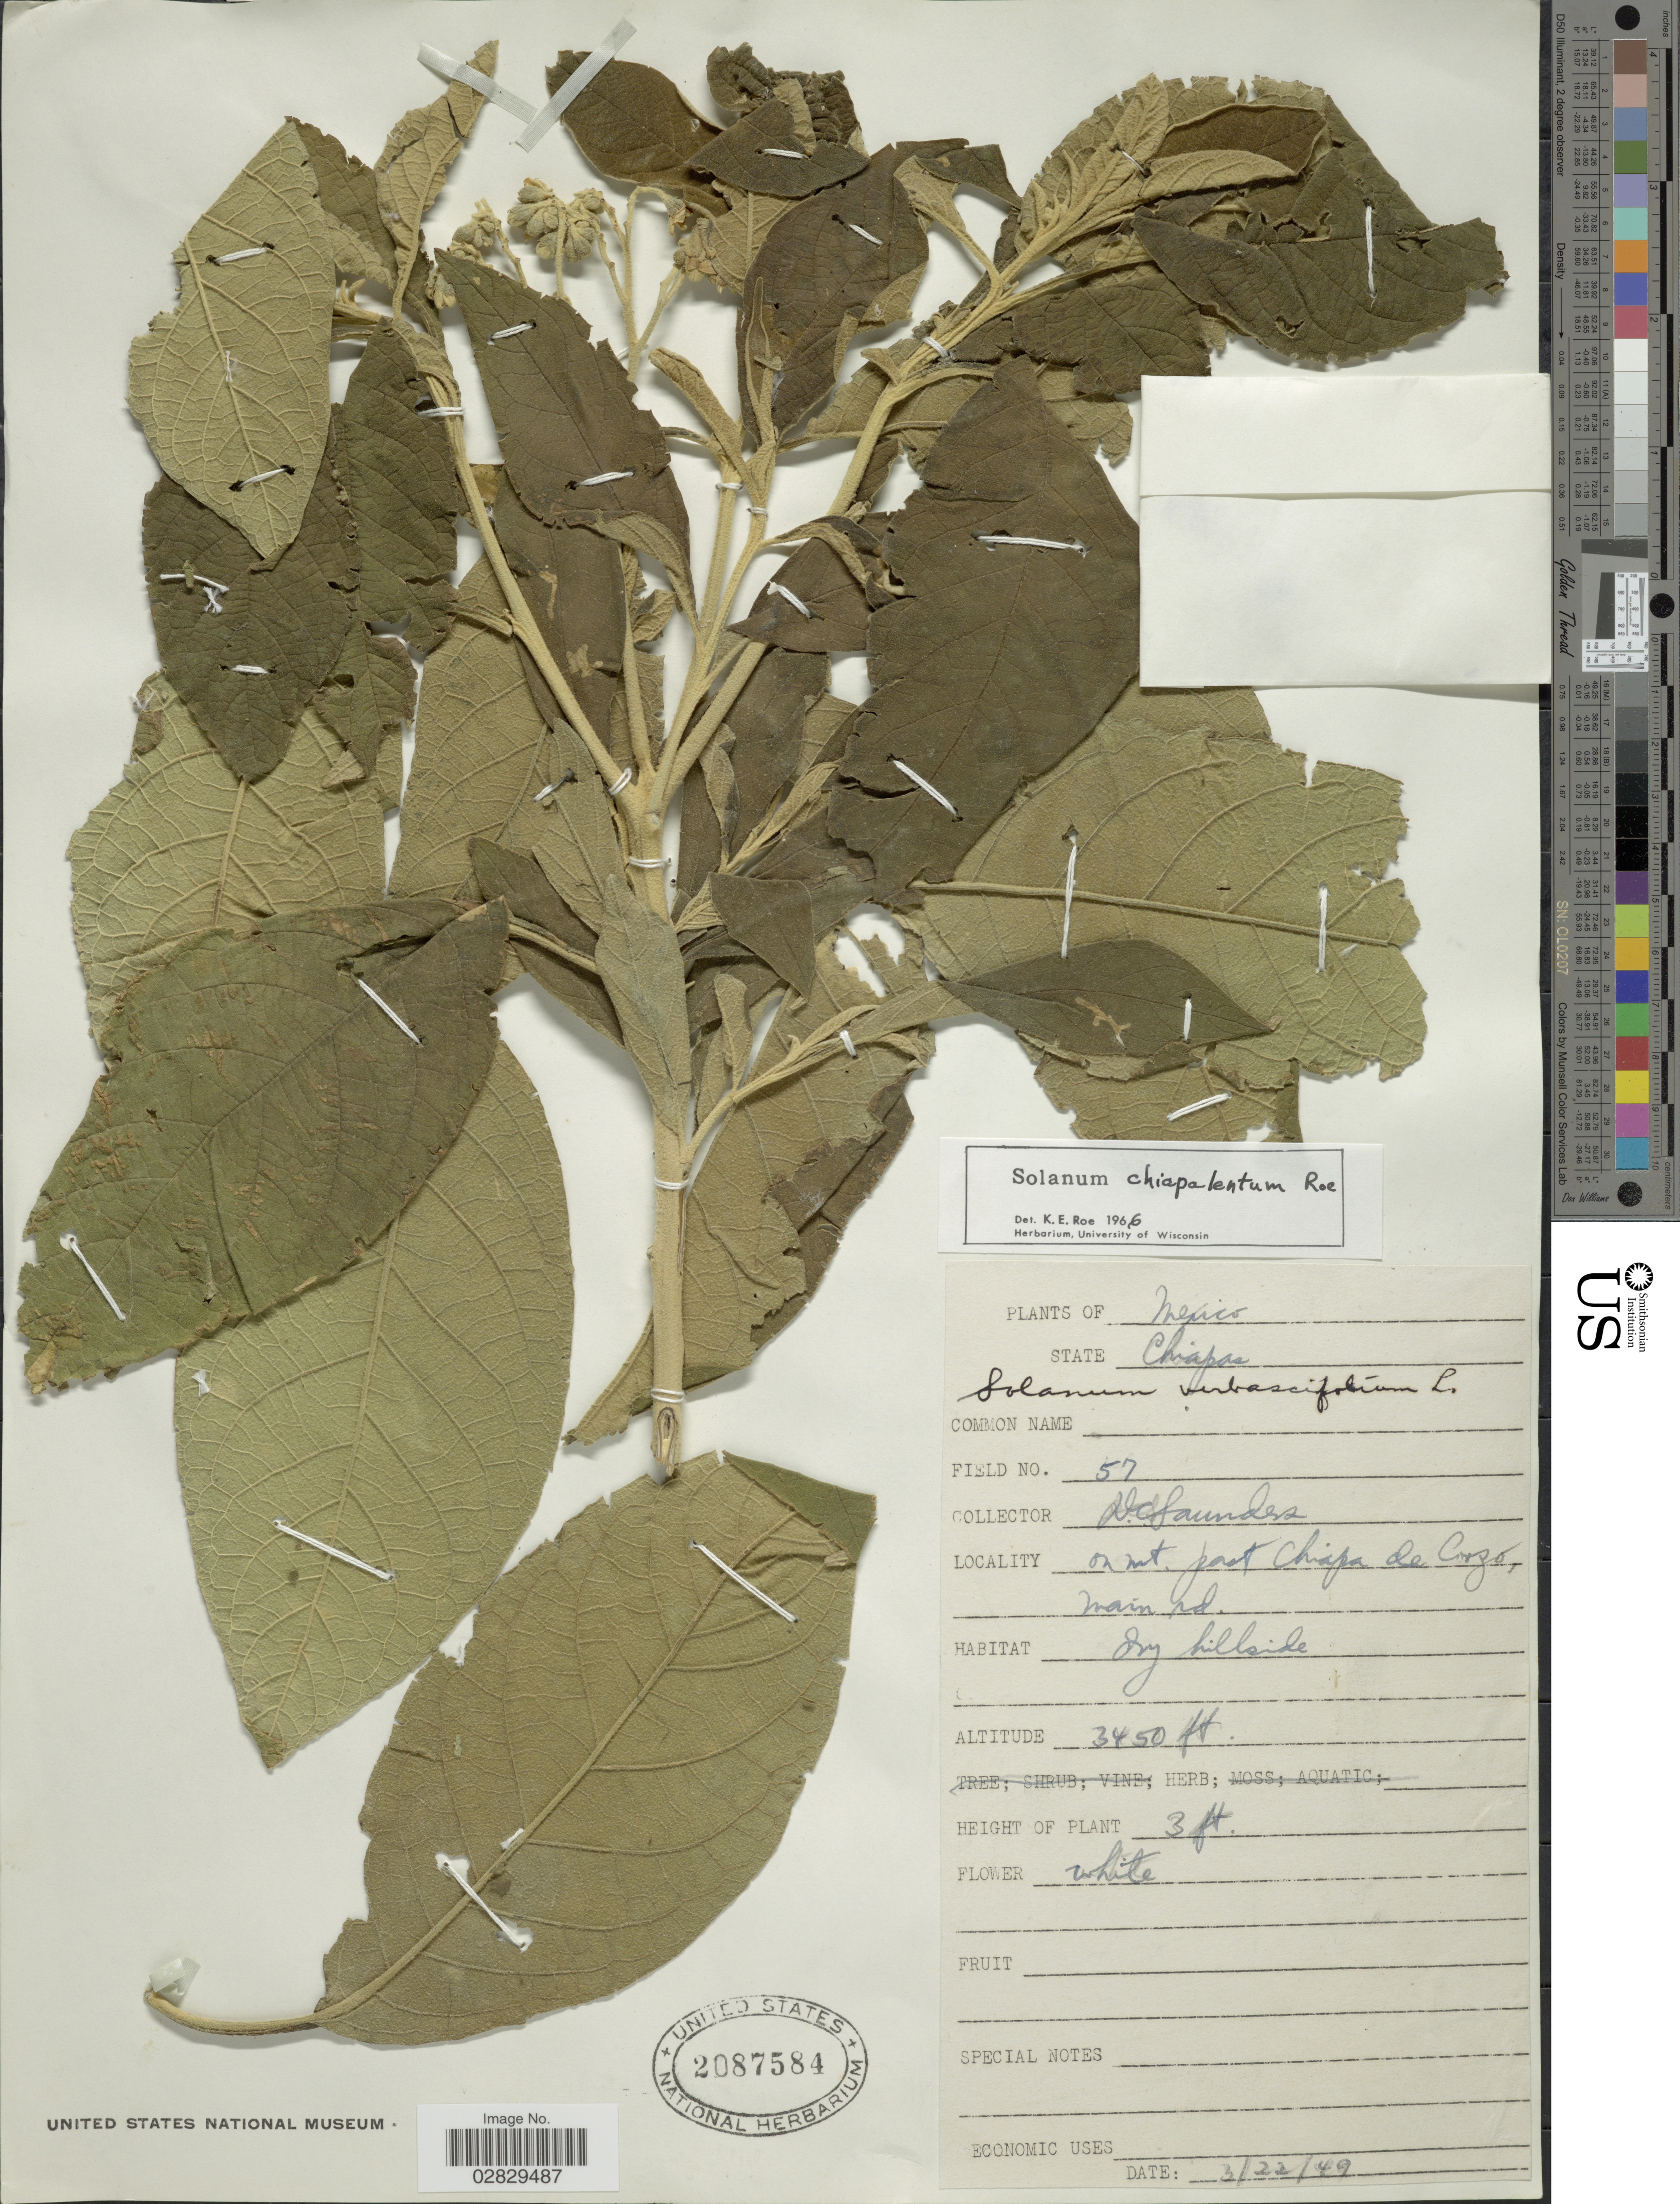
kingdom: Plantae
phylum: Tracheophyta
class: Magnoliopsida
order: Solanales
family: Solanaceae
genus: Solanum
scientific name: Solanum chiapasense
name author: K.E. Roe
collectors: D. C. Saunders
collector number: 57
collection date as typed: Transcribed d/m/y: 22/3/49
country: Mexico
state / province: Chiapas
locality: On Mt. past Chiapa de Corzo, main rd.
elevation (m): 1052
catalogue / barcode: US 2087584